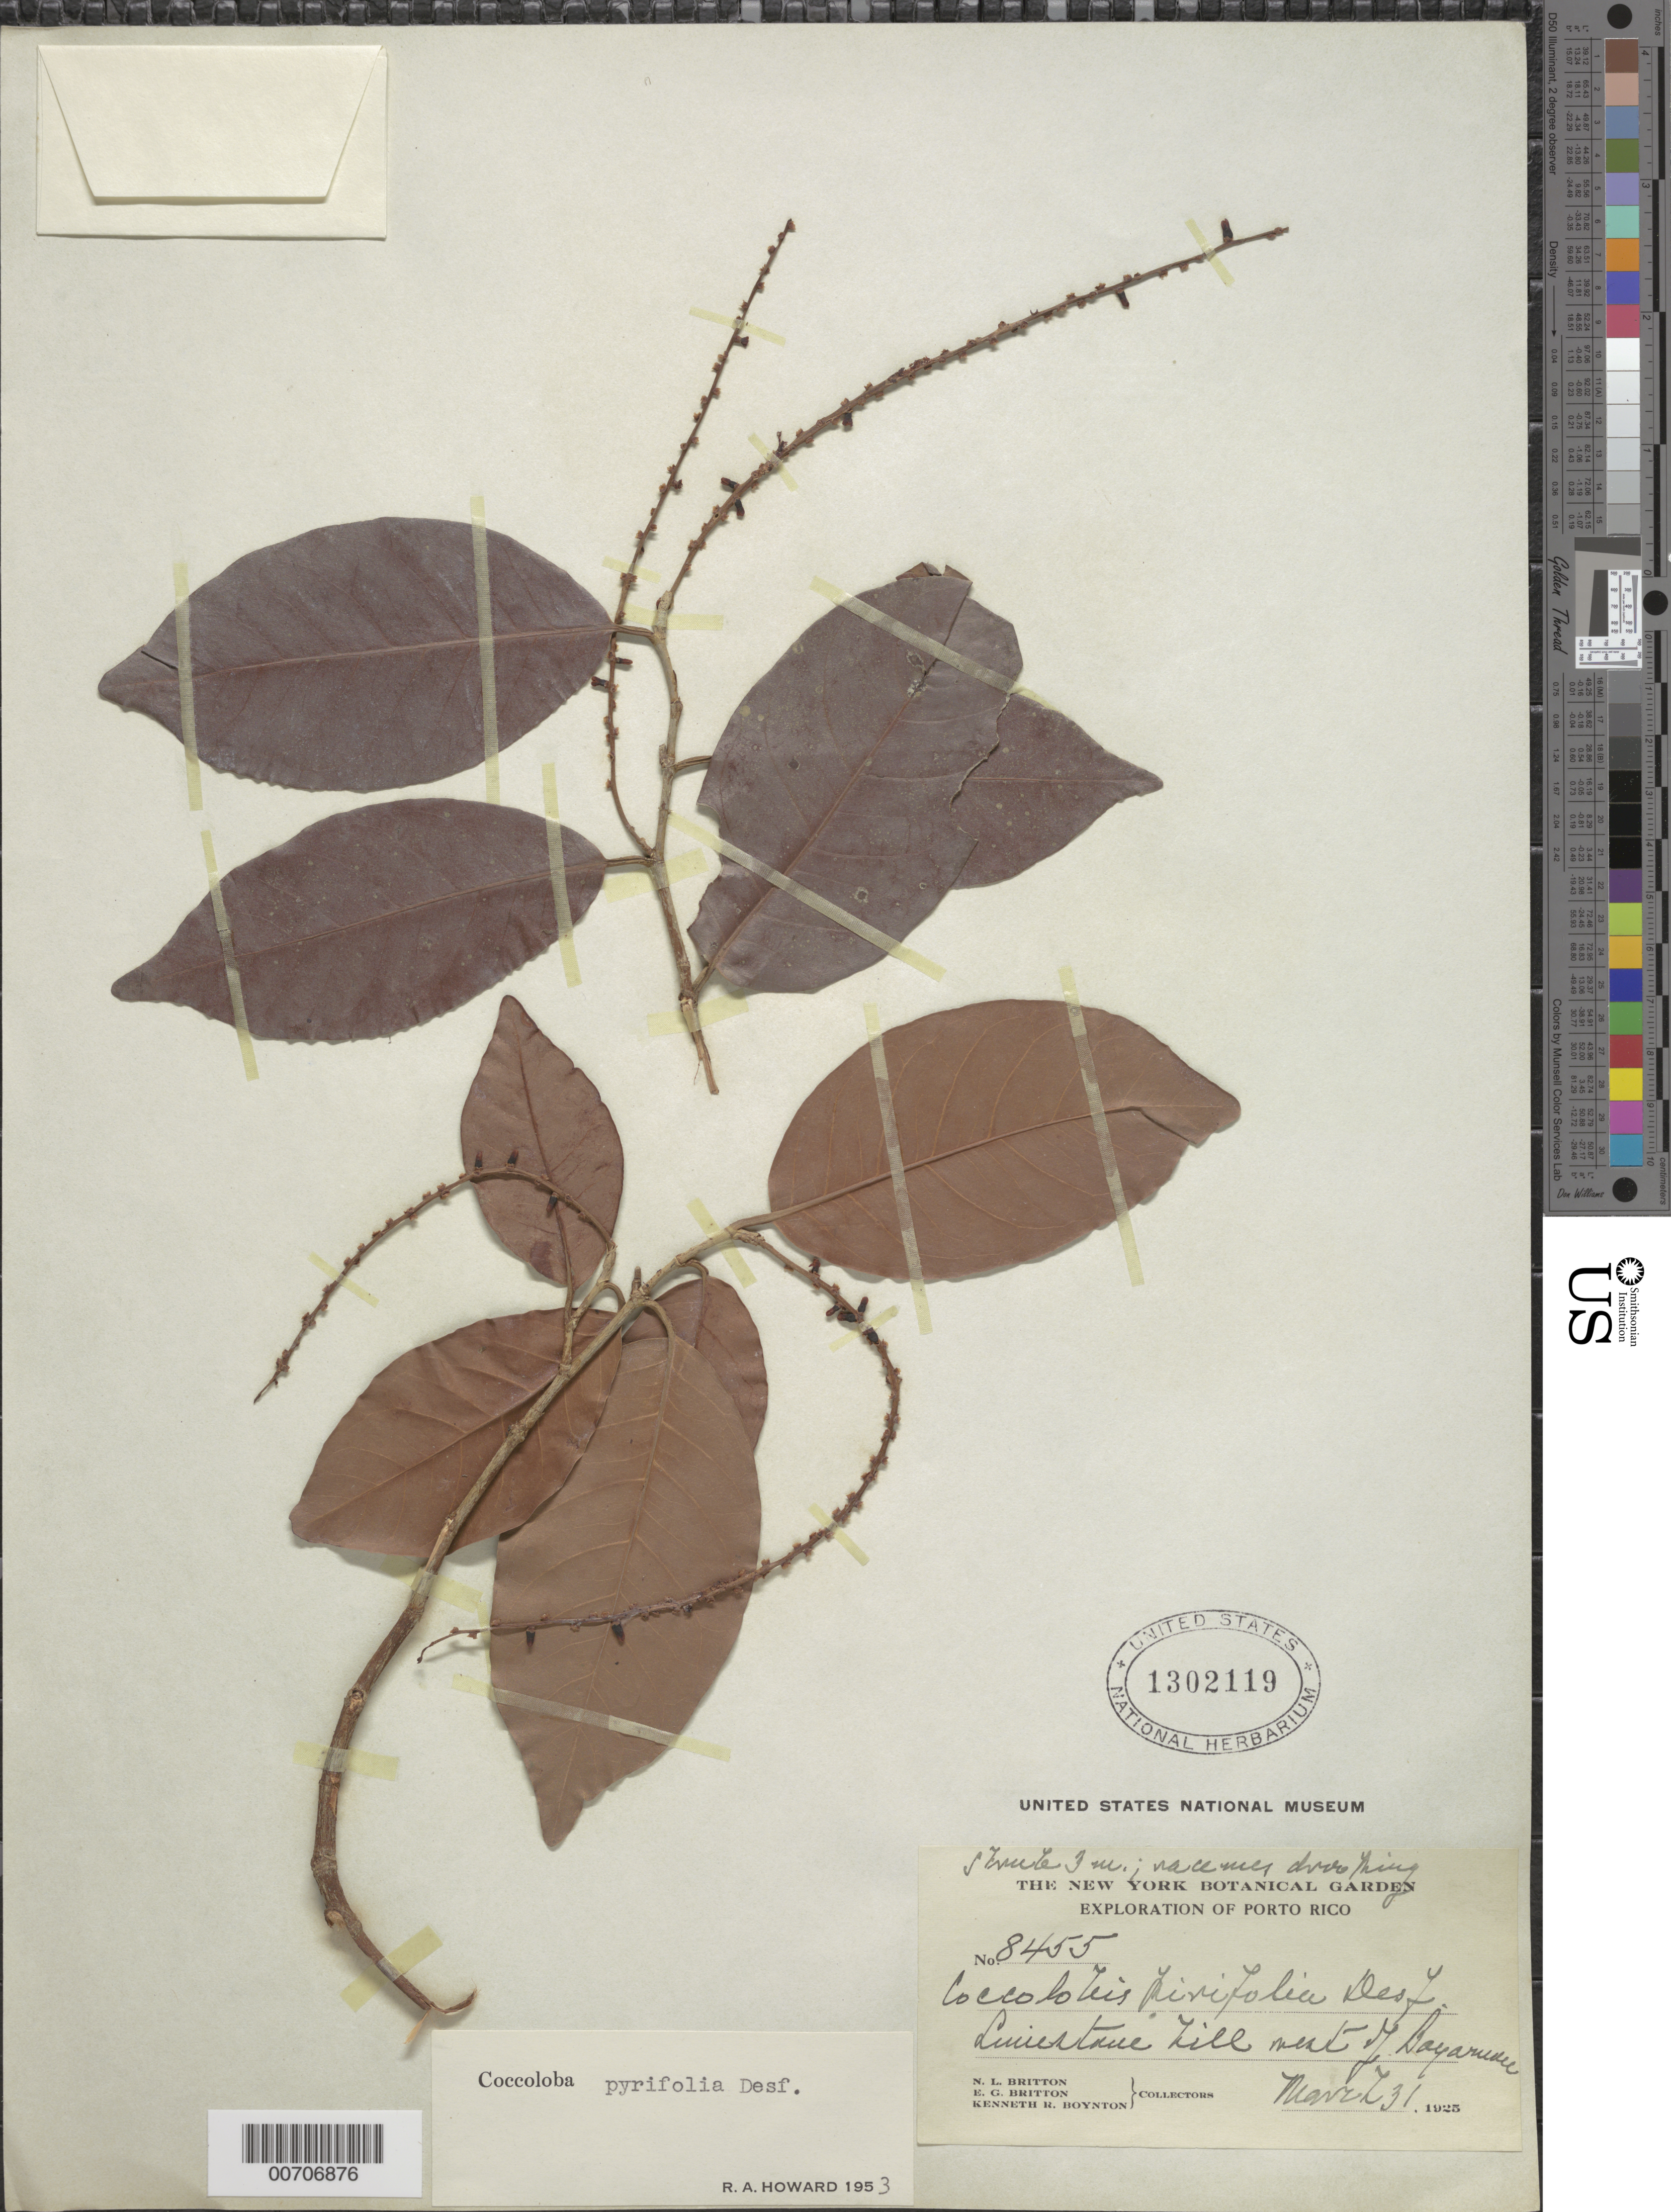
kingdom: Plantae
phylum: Tracheophyta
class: Magnoliopsida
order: Caryophyllales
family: Polygonaceae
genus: Coccoloba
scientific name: Coccoloba pyrifolia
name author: Desf.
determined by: Howard, R. A.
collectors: N. Britton, E. G. Britton & K. Boynton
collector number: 8455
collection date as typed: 31 Mar 1925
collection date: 1925-03-31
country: Puerto Rico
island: Greater Antilles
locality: Bayamon, W of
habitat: Limestone hill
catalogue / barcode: US 1302119